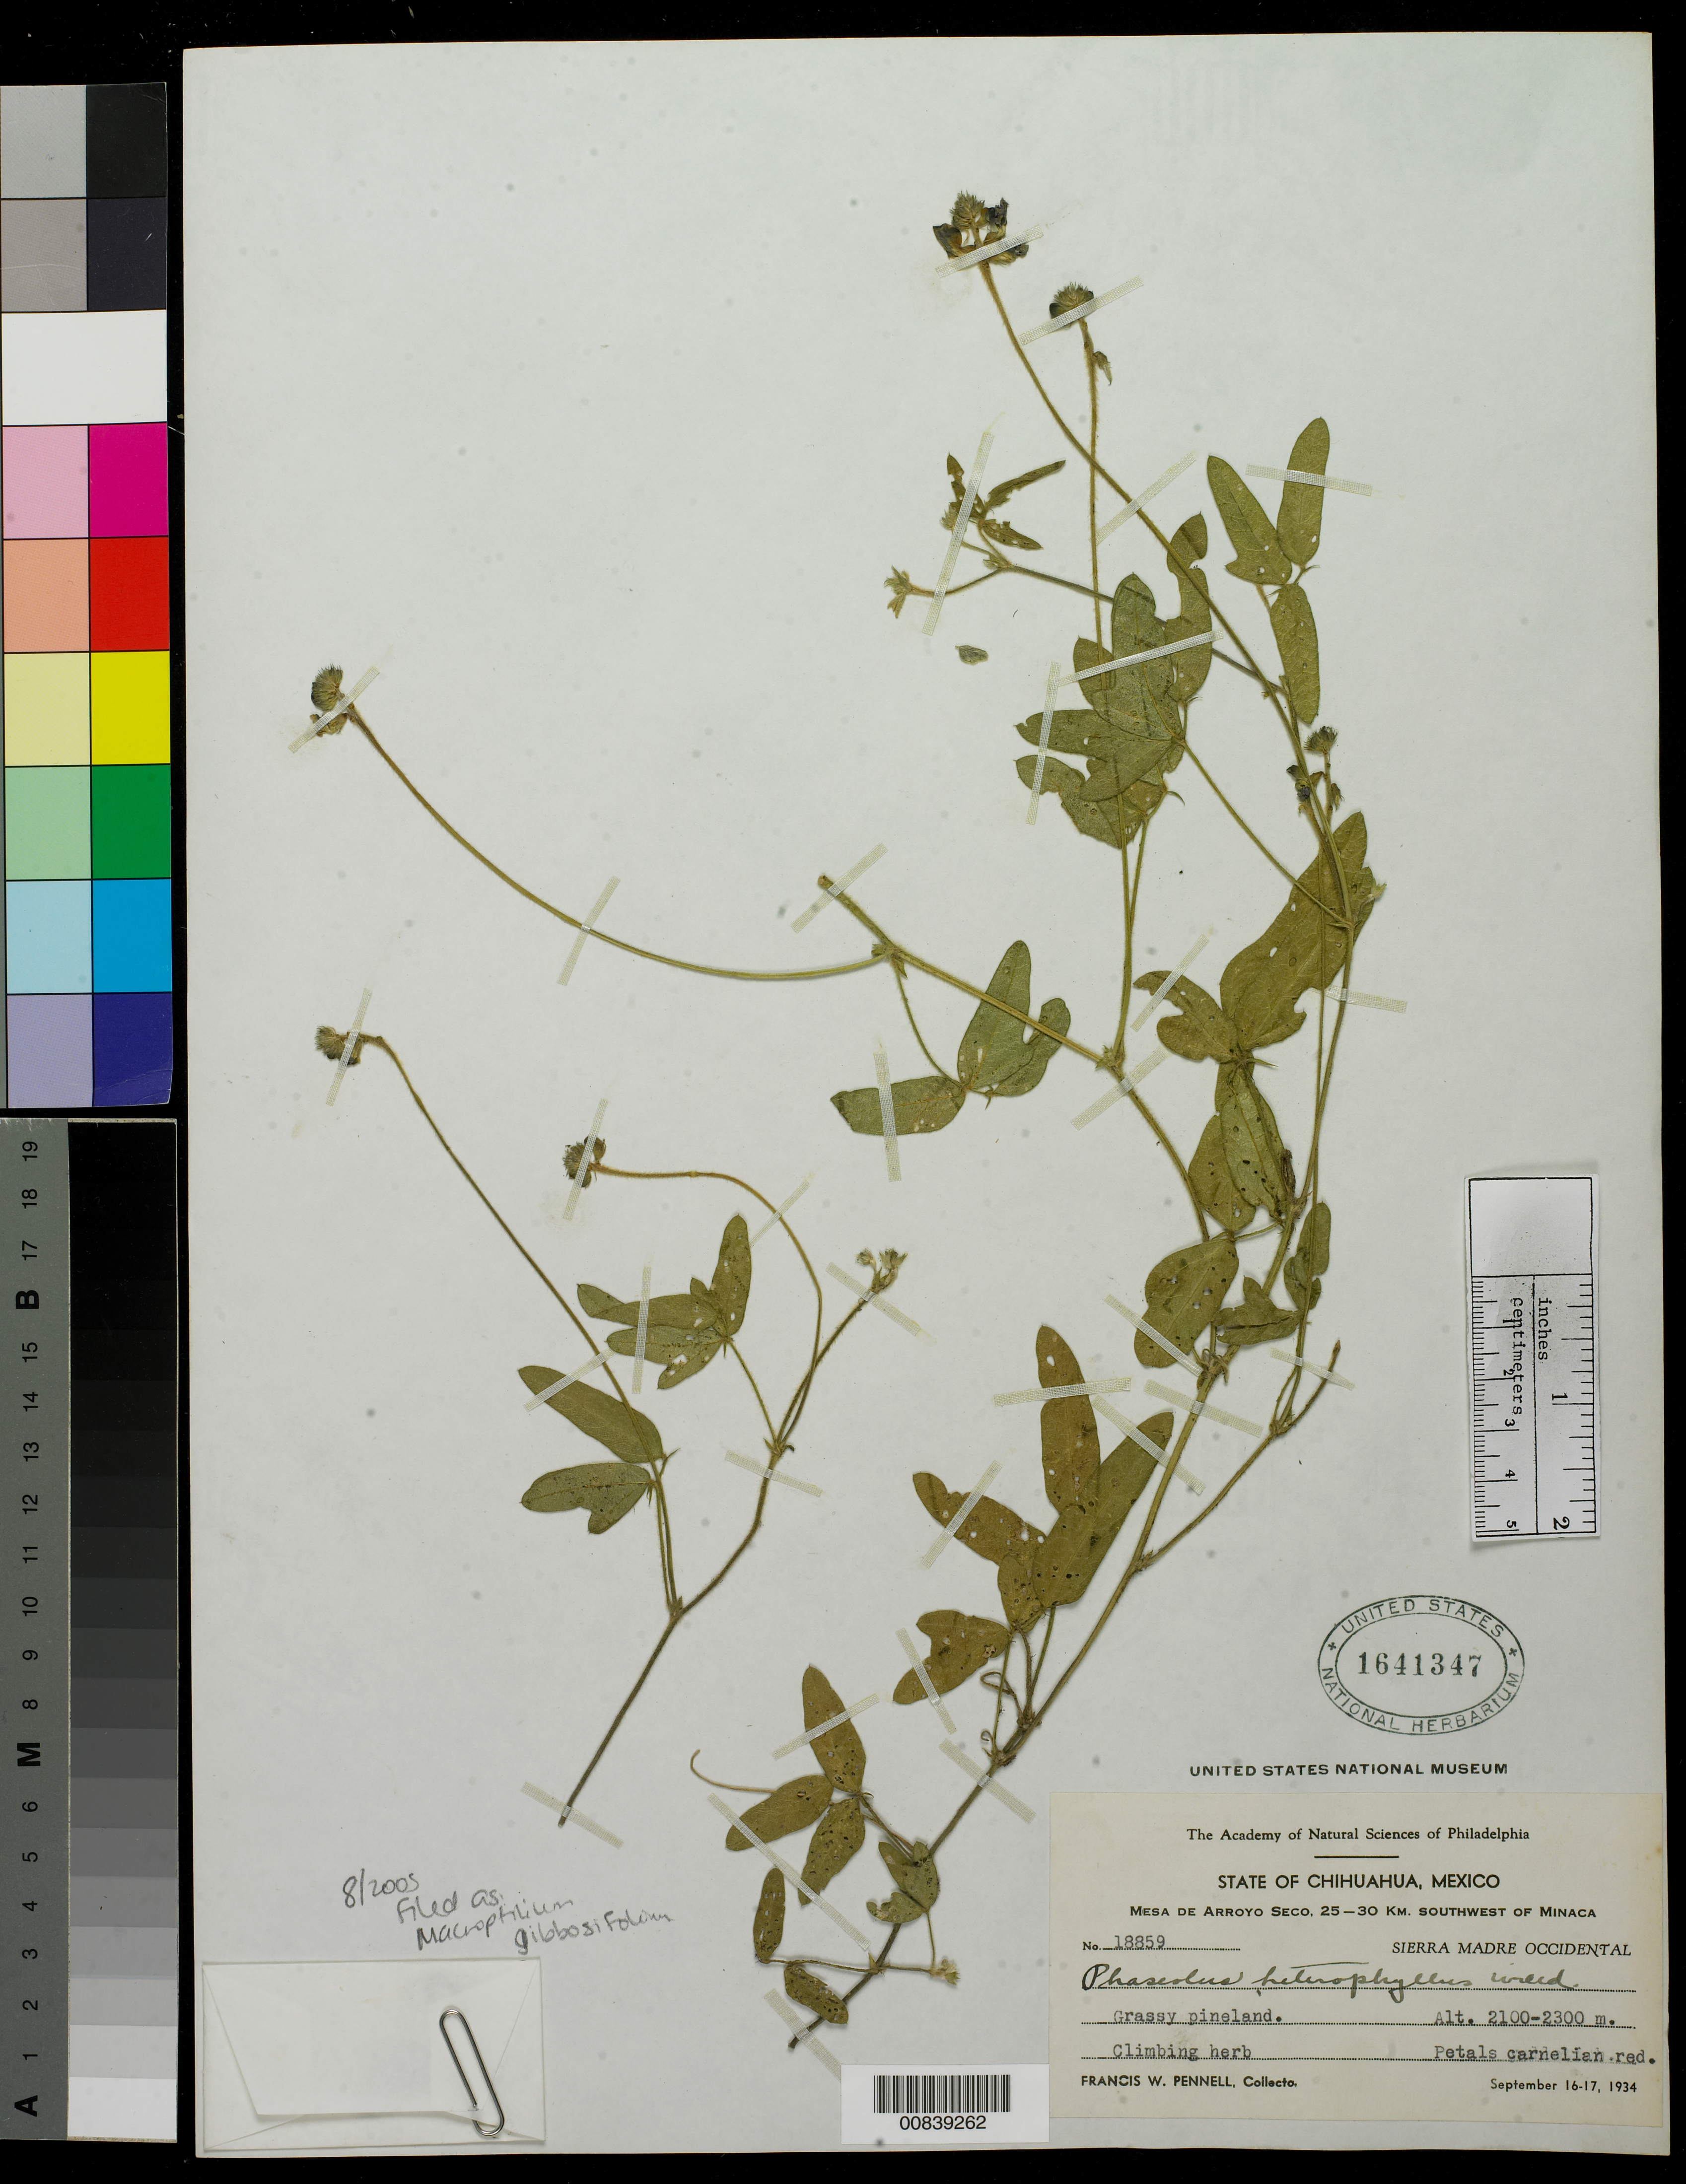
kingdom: Plantae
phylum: Tracheophyta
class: Magnoliopsida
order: Fabales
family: Fabaceae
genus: Macroptilium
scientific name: Macroptilium gibbosifolium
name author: (Ortega) A. Delgado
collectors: F. W. Pennell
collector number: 18859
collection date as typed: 16 Sep 1934 to 17 Sep 1934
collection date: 1934-09-16/1934-09-17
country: Mexico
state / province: Chihuahua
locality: Mesa de Arroyo Seco, 25-30 km. southwest of Miñaca. Sierra Madre Occidental, Chihuahua.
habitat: Grassy pineland.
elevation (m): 2300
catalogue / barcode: US 1641347